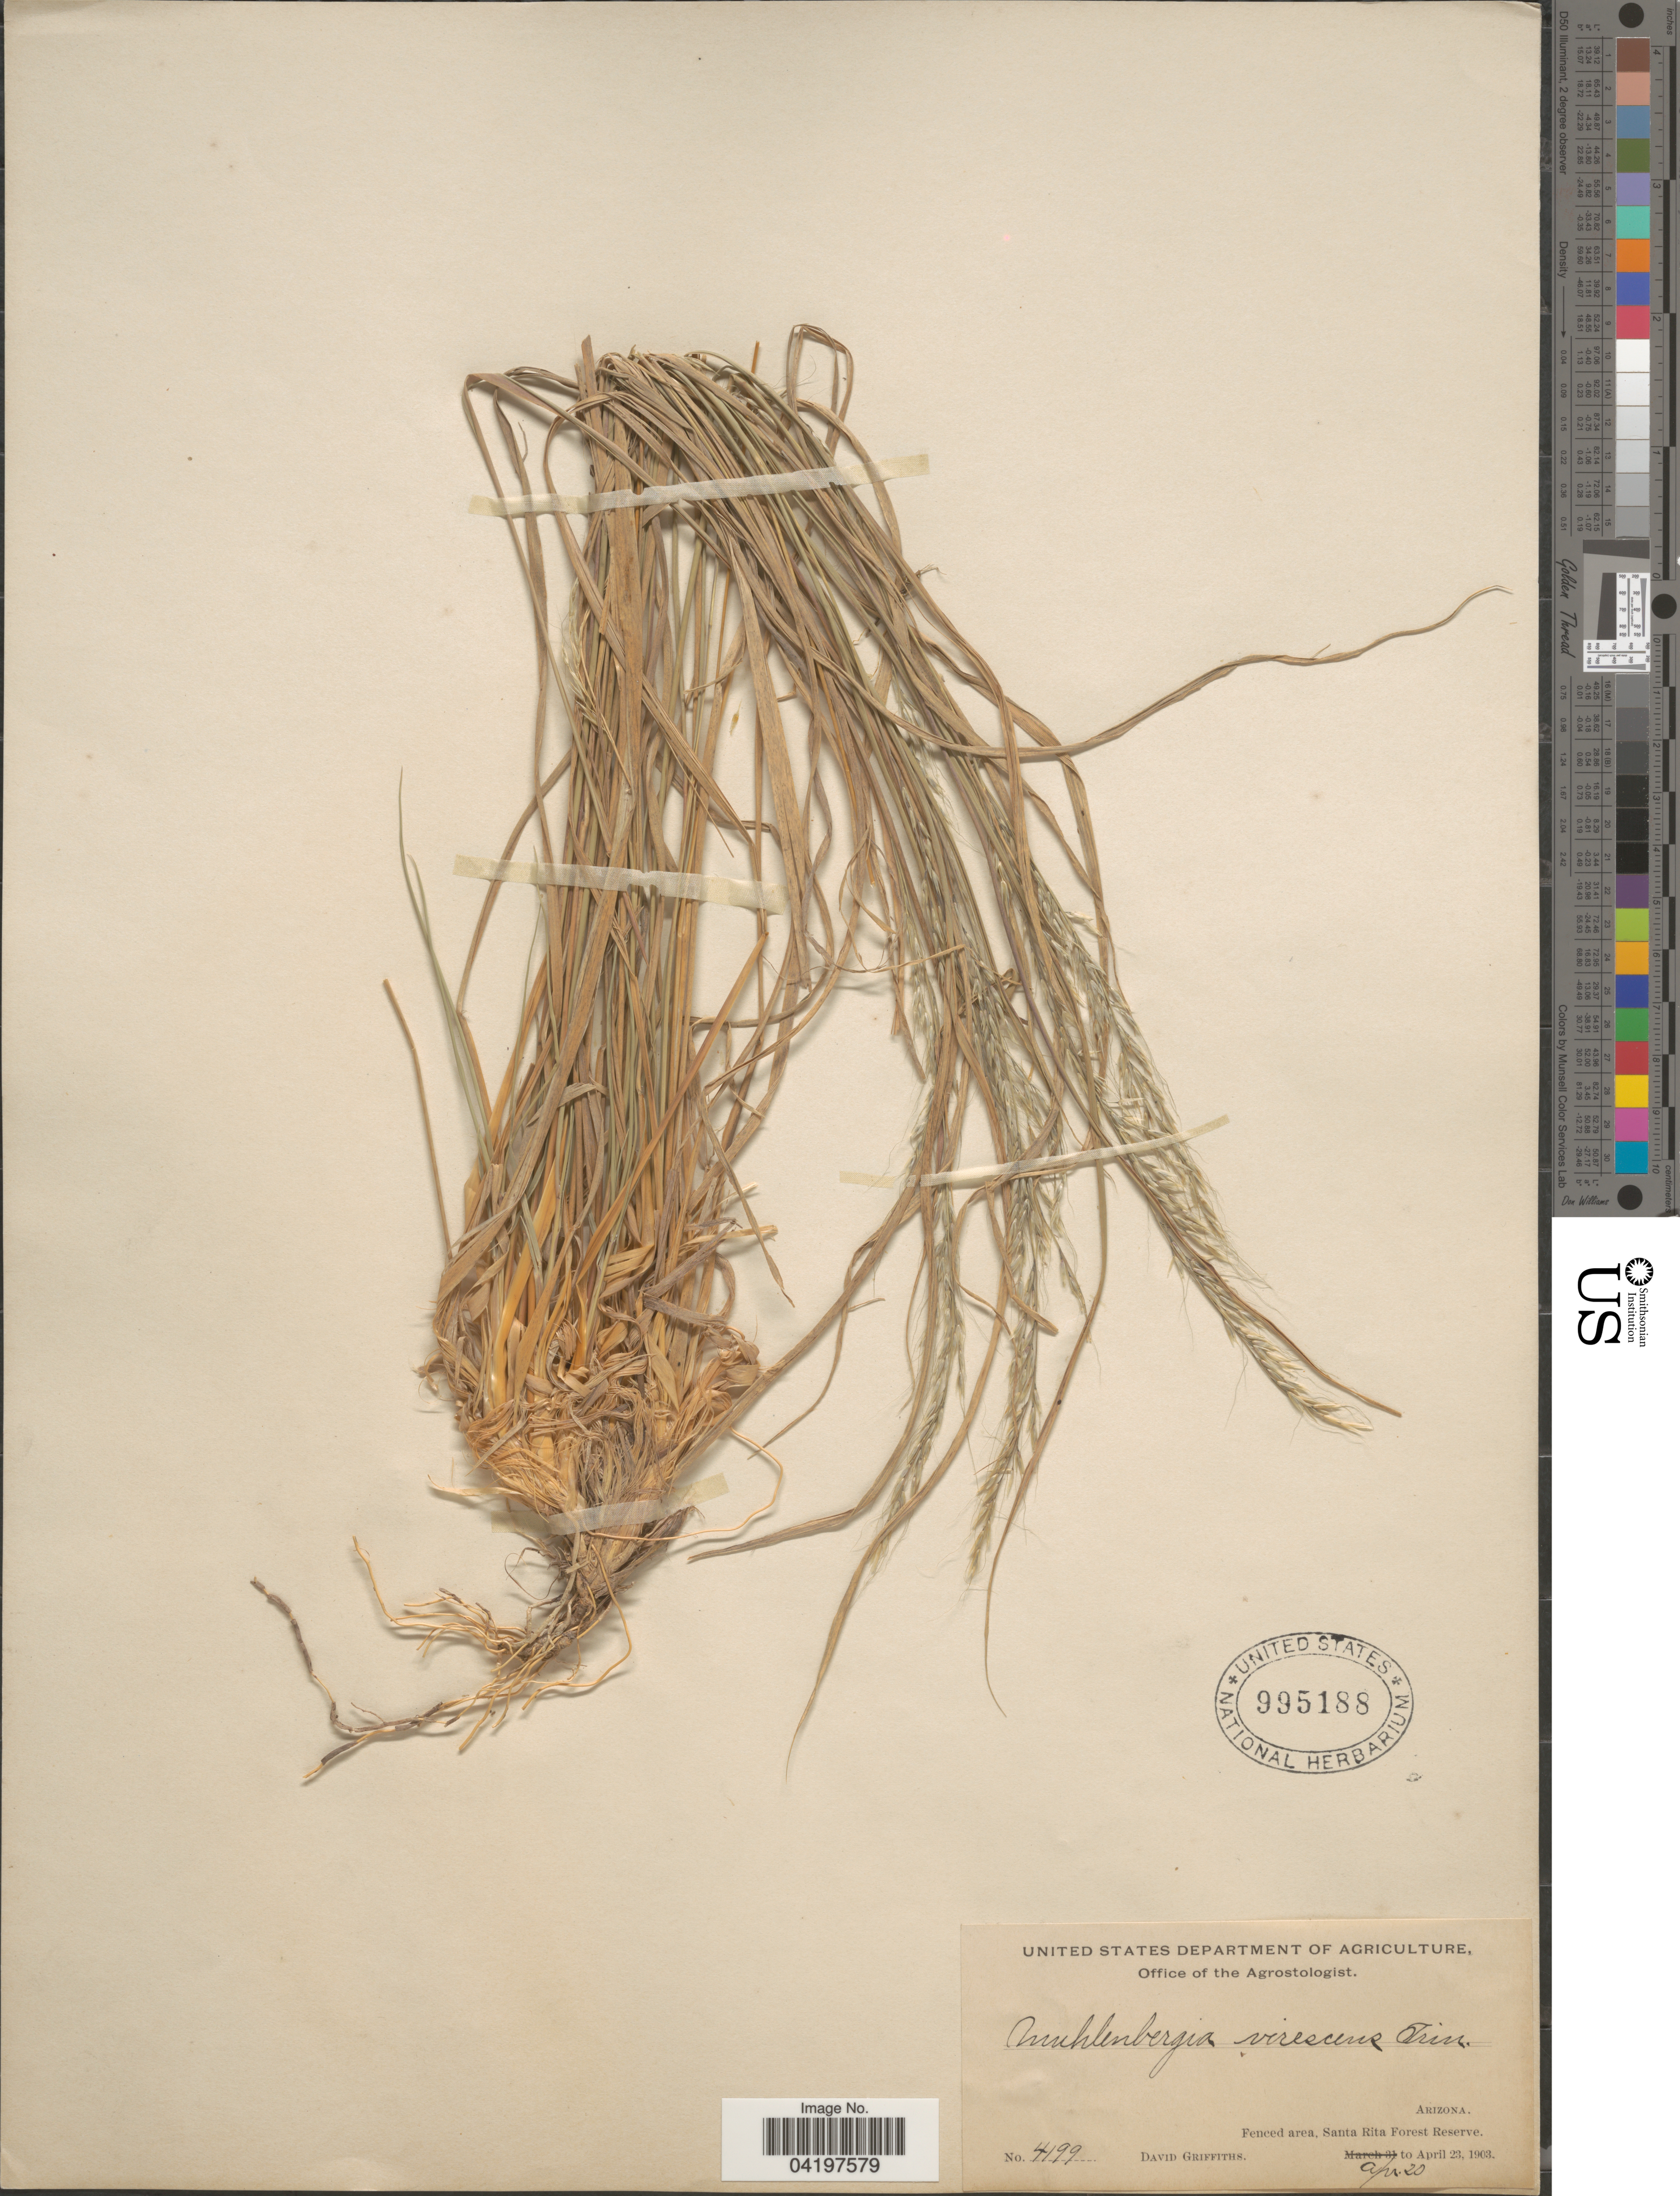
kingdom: Plantae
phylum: Tracheophyta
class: Liliopsida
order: Poales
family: Poaceae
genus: Muhlenbergia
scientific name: Muhlenbergia straminea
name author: Hitchc.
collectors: D. Griffiths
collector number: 4199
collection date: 1903-04-20/1903-04-23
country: United States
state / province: Arizona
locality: Fenced area, Santa Rita Forest Reserve.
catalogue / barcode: US 995188